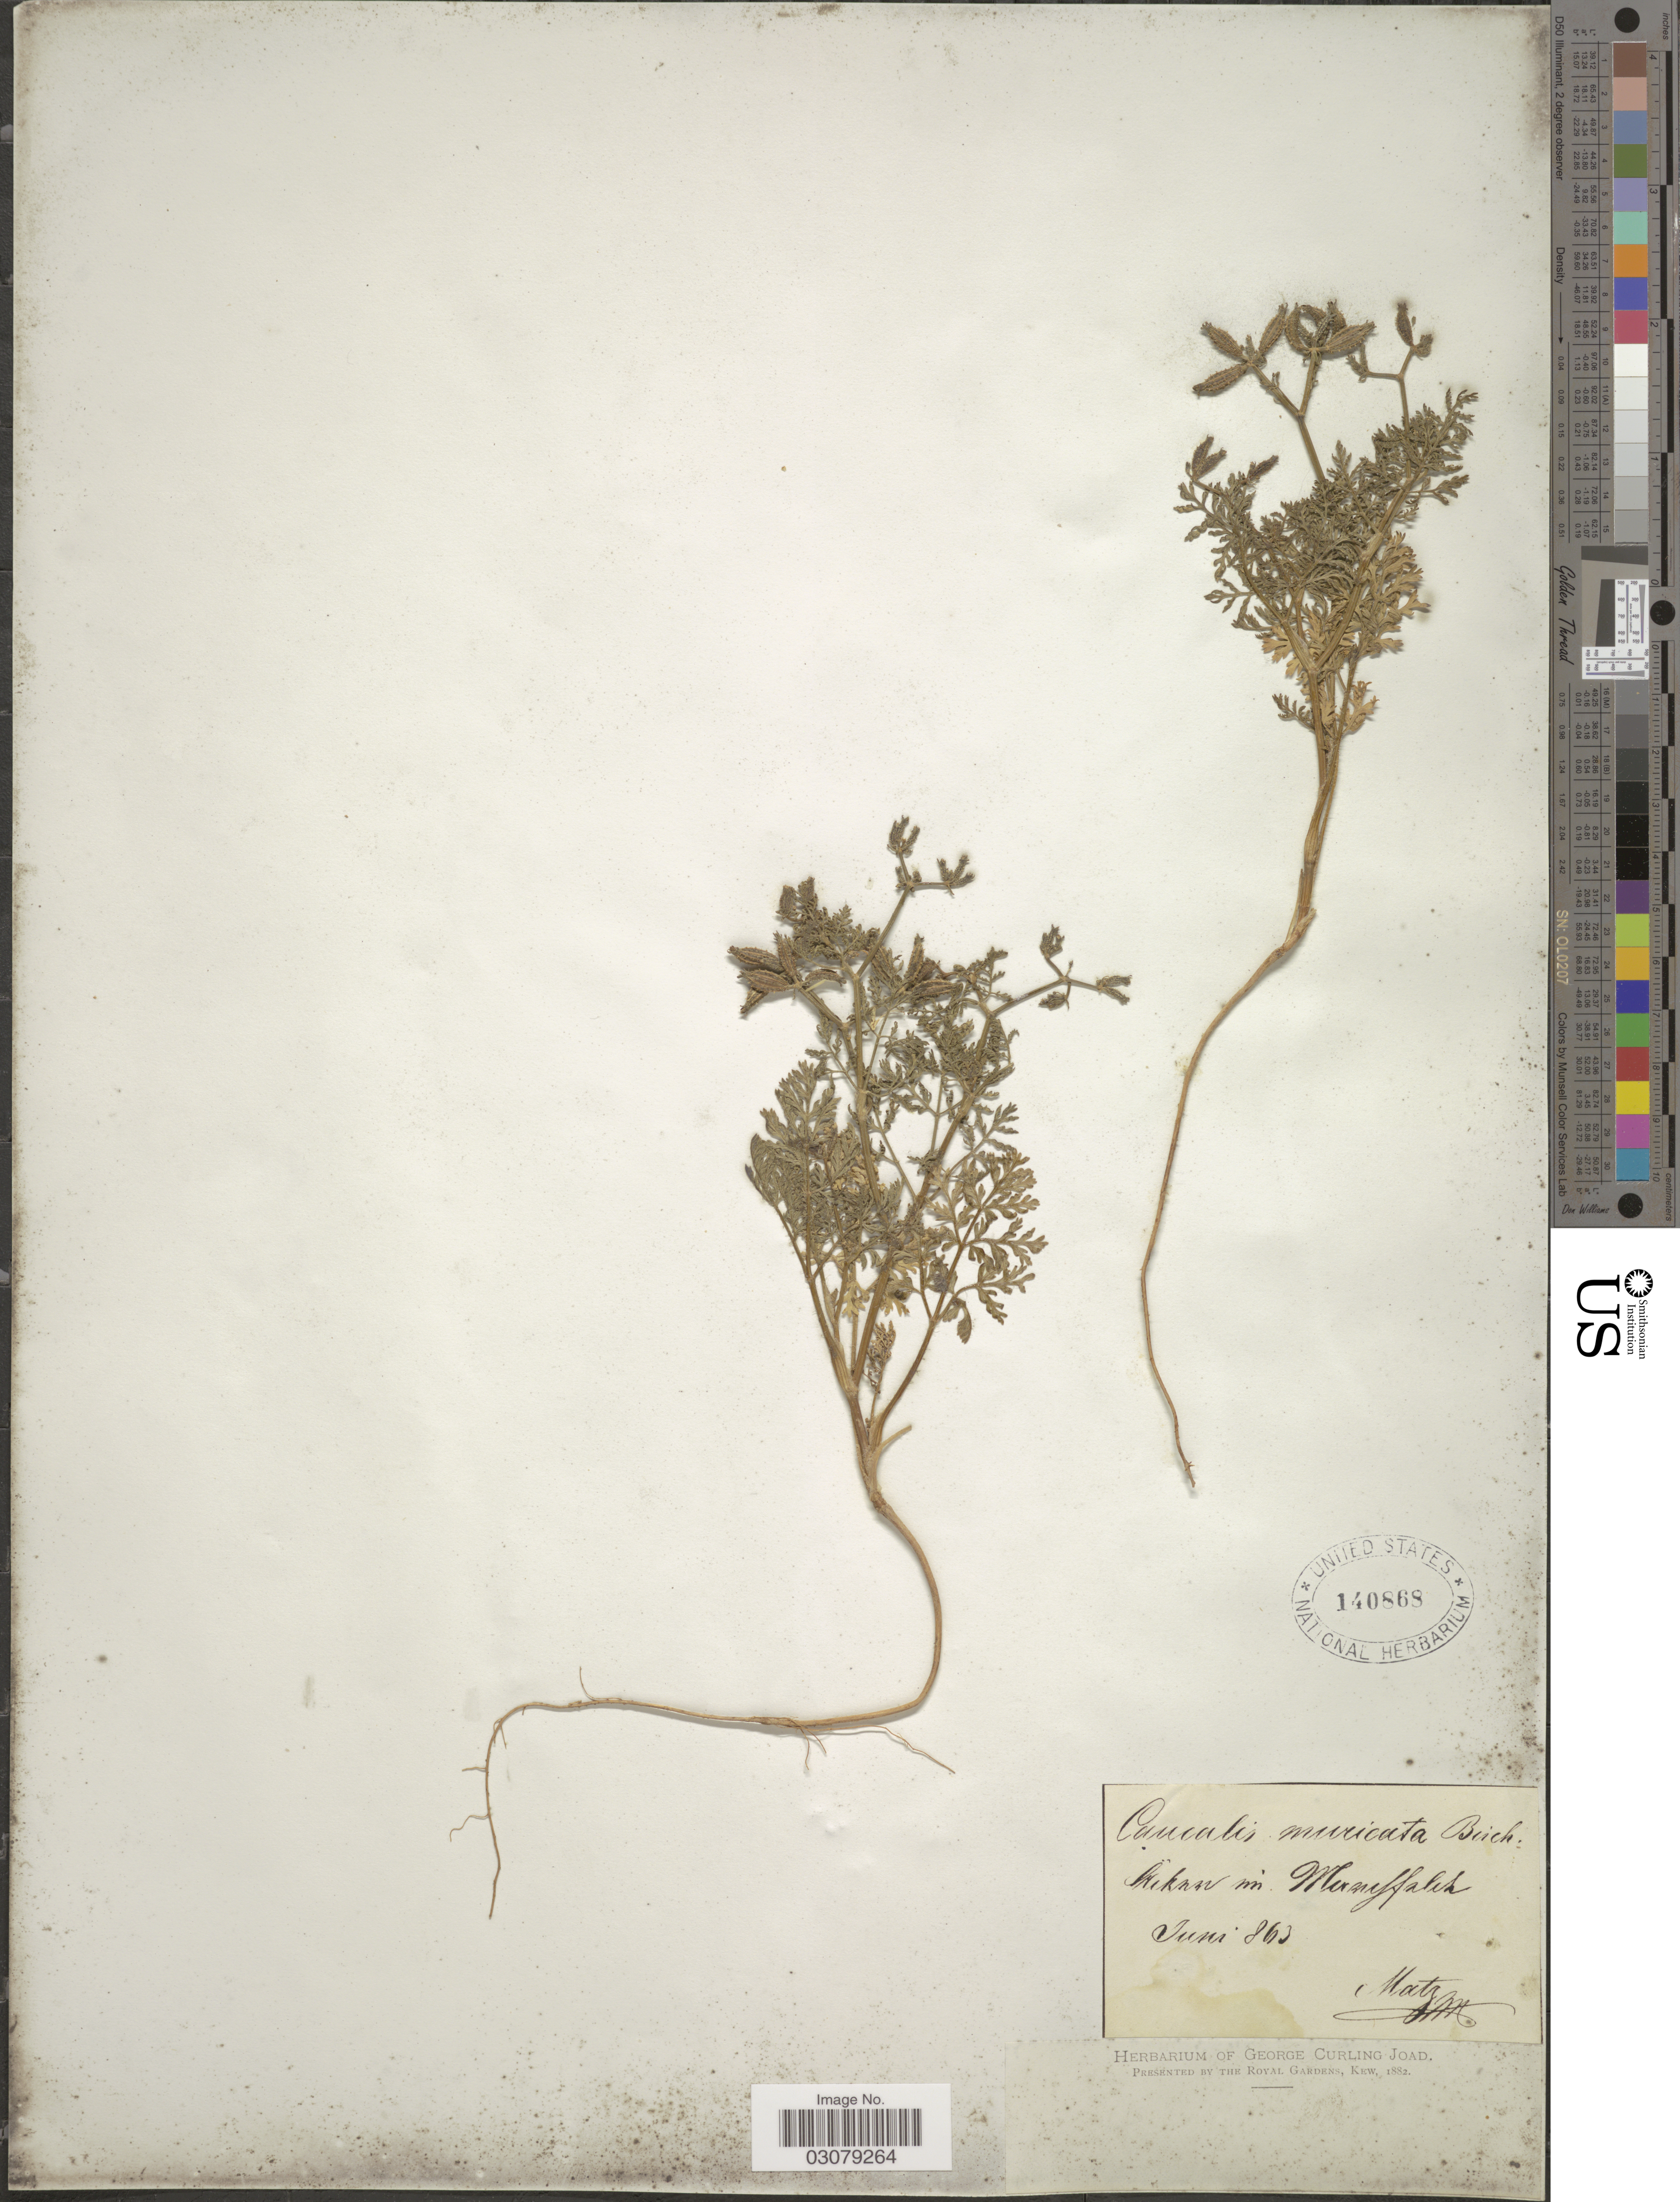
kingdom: Plantae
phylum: Tracheophyta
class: Magnoliopsida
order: Apiales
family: Apiaceae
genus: Caucalis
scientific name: Caucalis muricata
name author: Bisch.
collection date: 1863-06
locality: Srikan [interpreted] in Werueffaleh [interpreted].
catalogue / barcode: US 140868